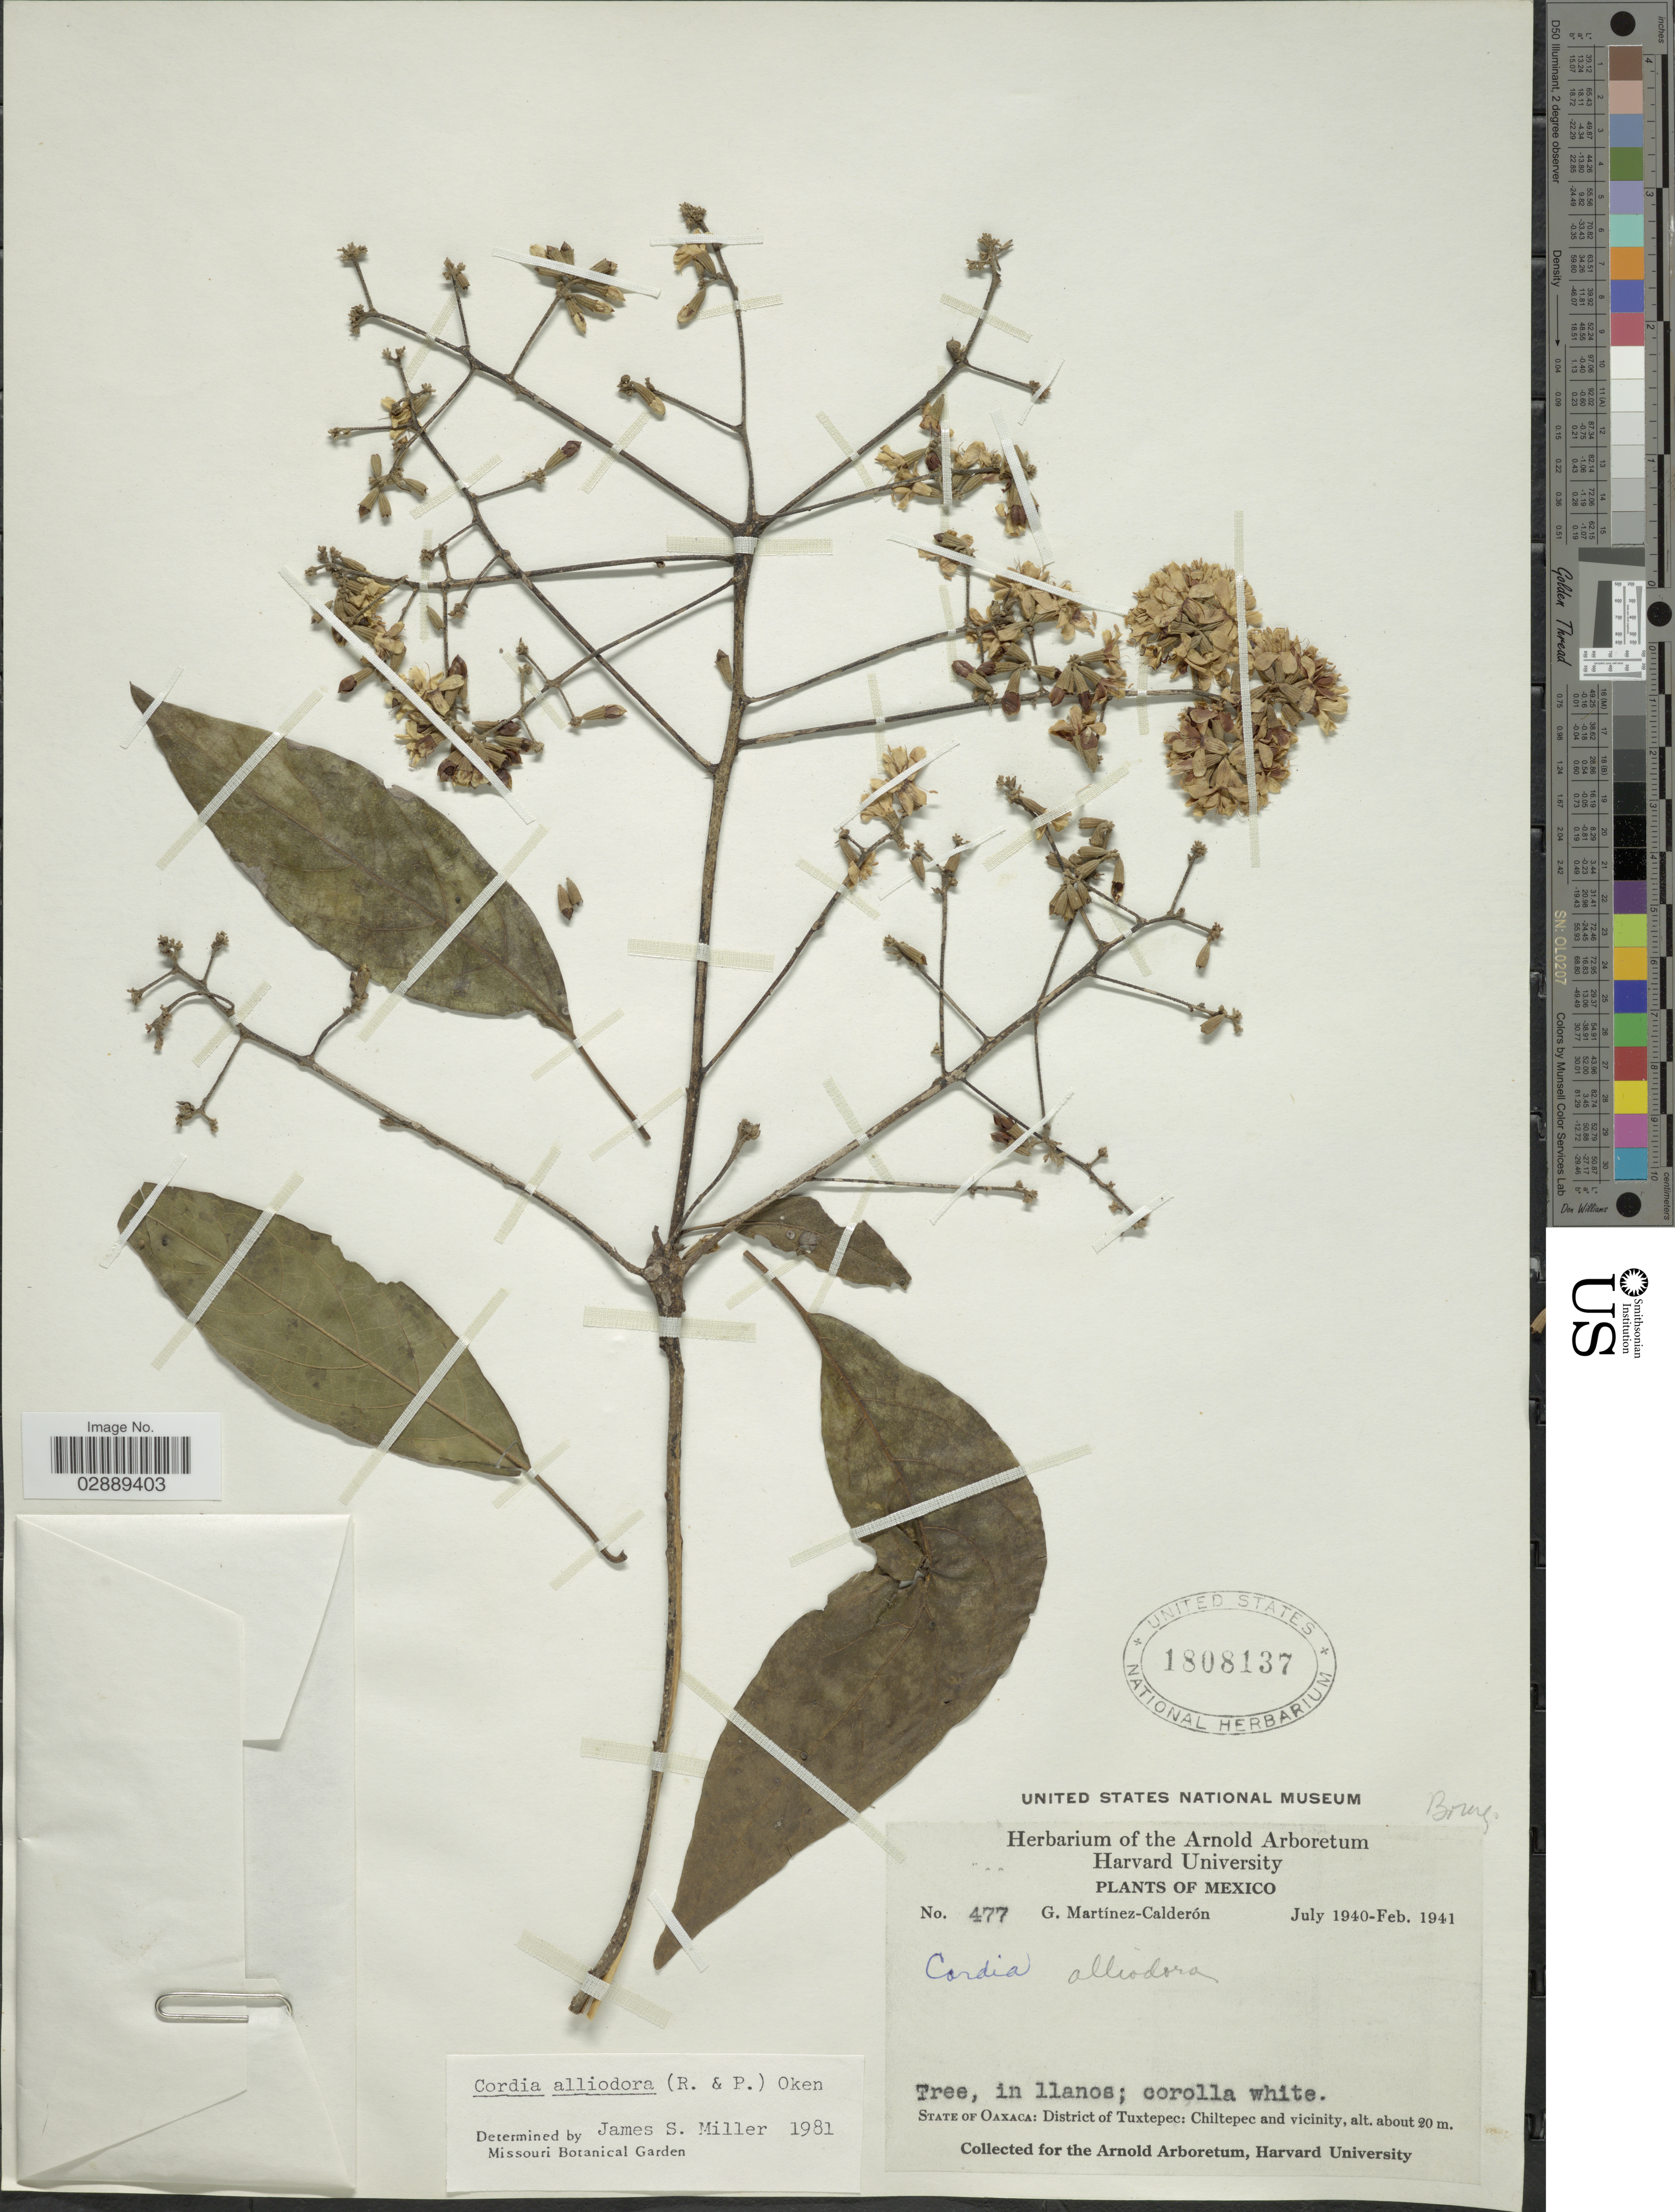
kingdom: Plantae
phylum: Tracheophyta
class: Magnoliopsida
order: Boraginales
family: Cordiaceae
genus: Cordia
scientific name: Cordia alliodora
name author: (Ruiz & Pav.) Oken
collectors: G. Martínez Calderón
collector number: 477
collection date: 1940-07/1941-02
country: Mexico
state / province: Oaxaca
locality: District of Tuxtepec: Chiltepec and vicinity.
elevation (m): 20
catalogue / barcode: US 1808137